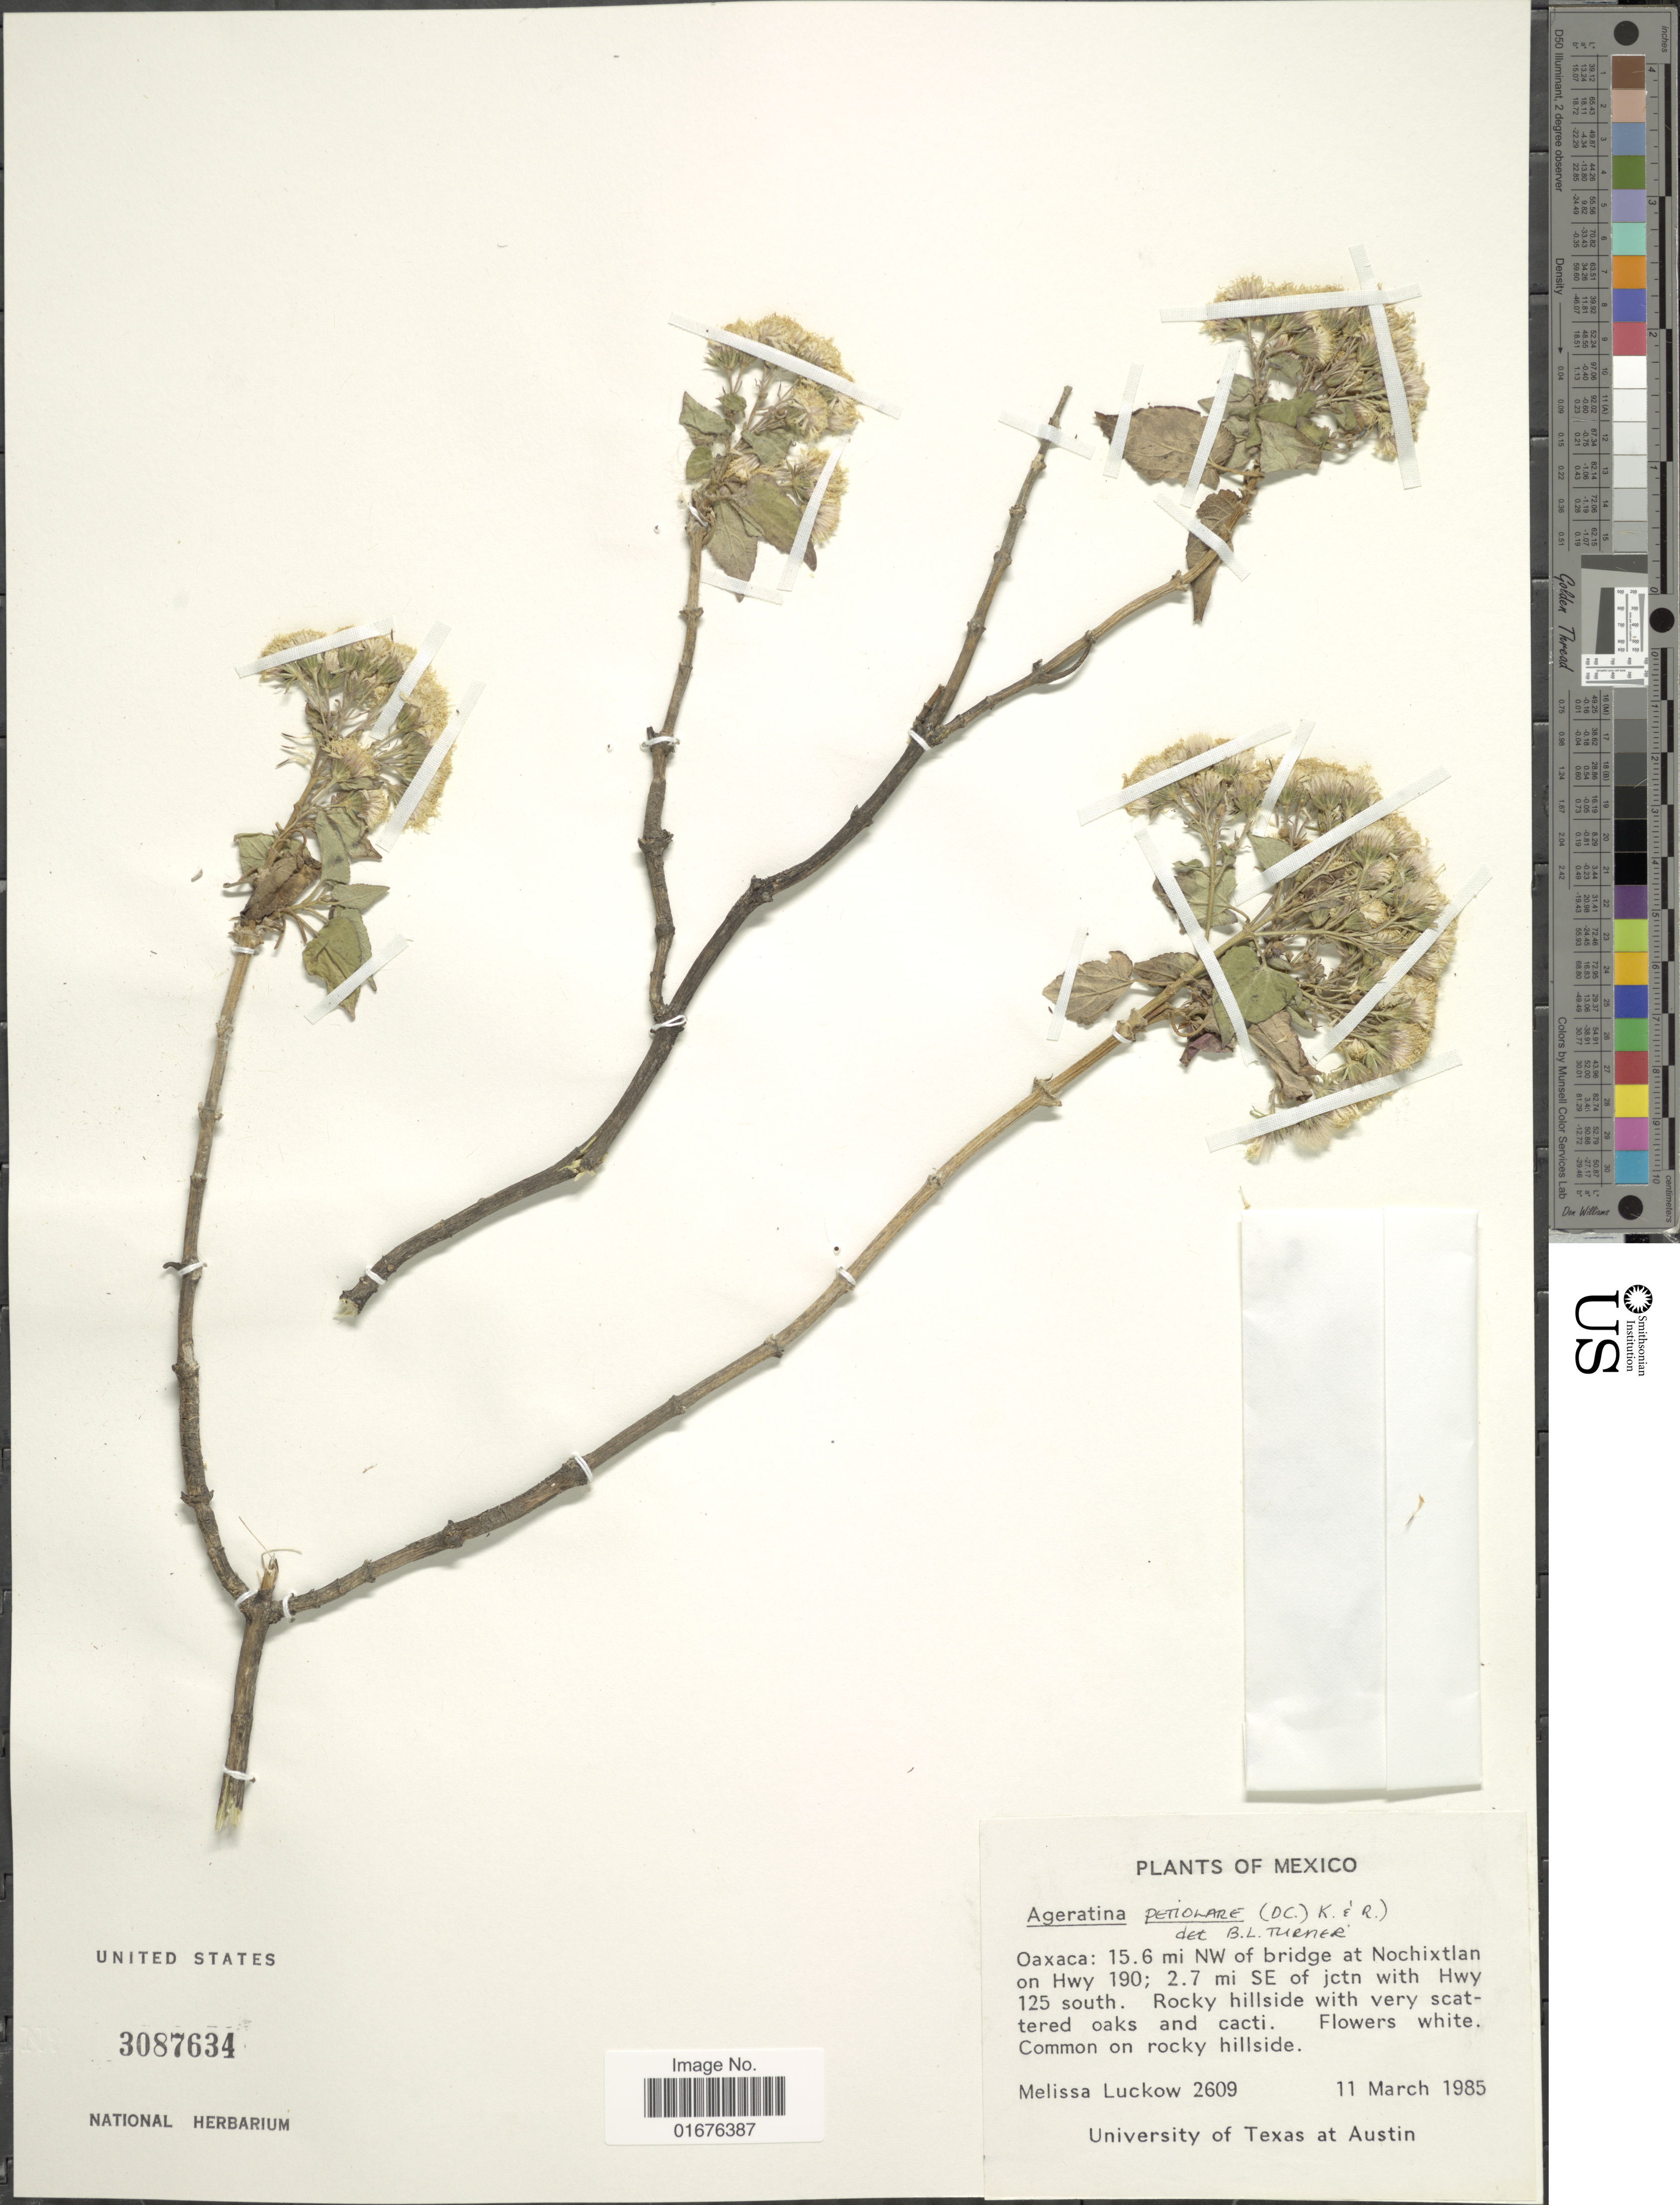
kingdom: Plantae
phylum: Tracheophyta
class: Magnoliopsida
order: Asterales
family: Asteraceae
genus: Ageratina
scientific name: Ageratina petiolaris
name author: (Moc. & Sessé ex DC.) R.M. King & H. Rob.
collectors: M. A. Luckow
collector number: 2609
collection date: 1985-03-11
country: Mexico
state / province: Oaxaca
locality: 15.6 mi NW of bridge at Nochixtlan on Hwy 190; 2.7 mi SE of jctn with Hwy 125 south, Rocky hillside with very scattered oaks and cacti, common on rocky hillside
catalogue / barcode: US 3087634